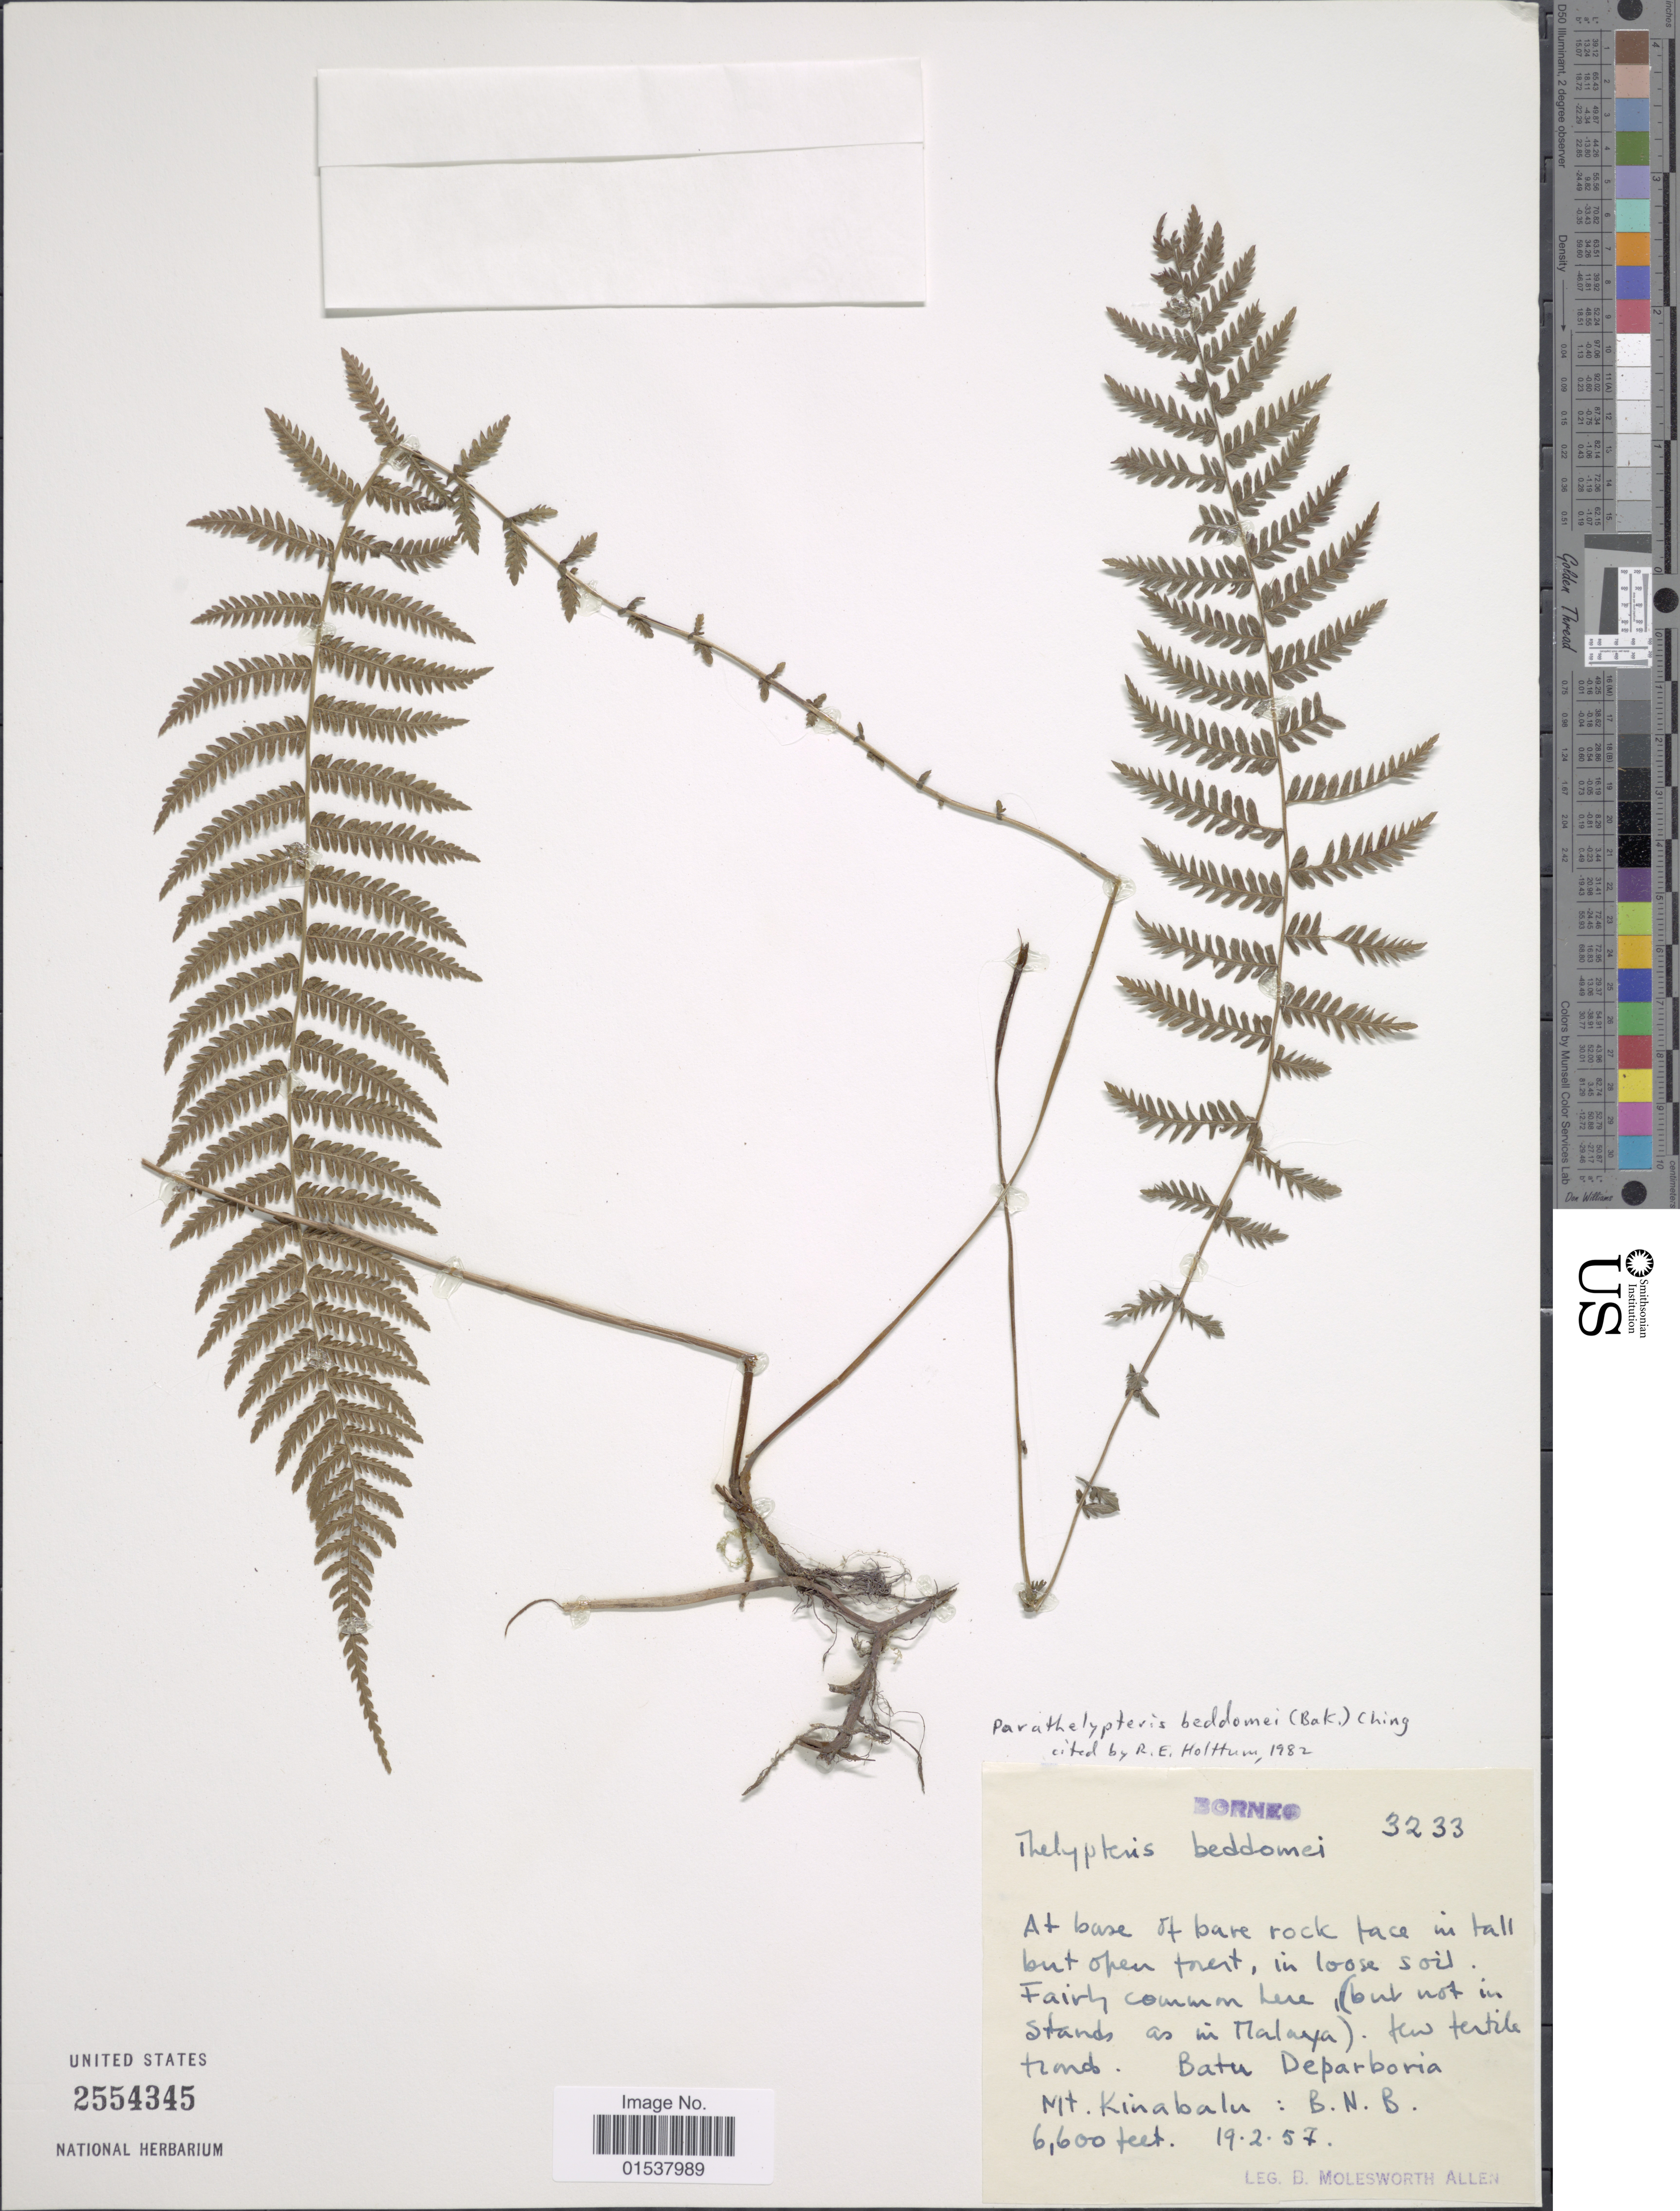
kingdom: Plantae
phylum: Tracheophyta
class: Polypodiopsida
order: Polypodiales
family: Thelypteridaceae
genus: Parathelypteris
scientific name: Parathelypteris beddomei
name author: (Baker) Ching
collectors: B. E. G. Molesworth-Allen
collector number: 3233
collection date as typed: Transcribed d/m/y: 19/2/57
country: Malaysia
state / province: Sabah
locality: Borneo, Batu Deparboria, Mt. Kinabalu: B.N.B.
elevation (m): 2012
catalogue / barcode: US 2554345